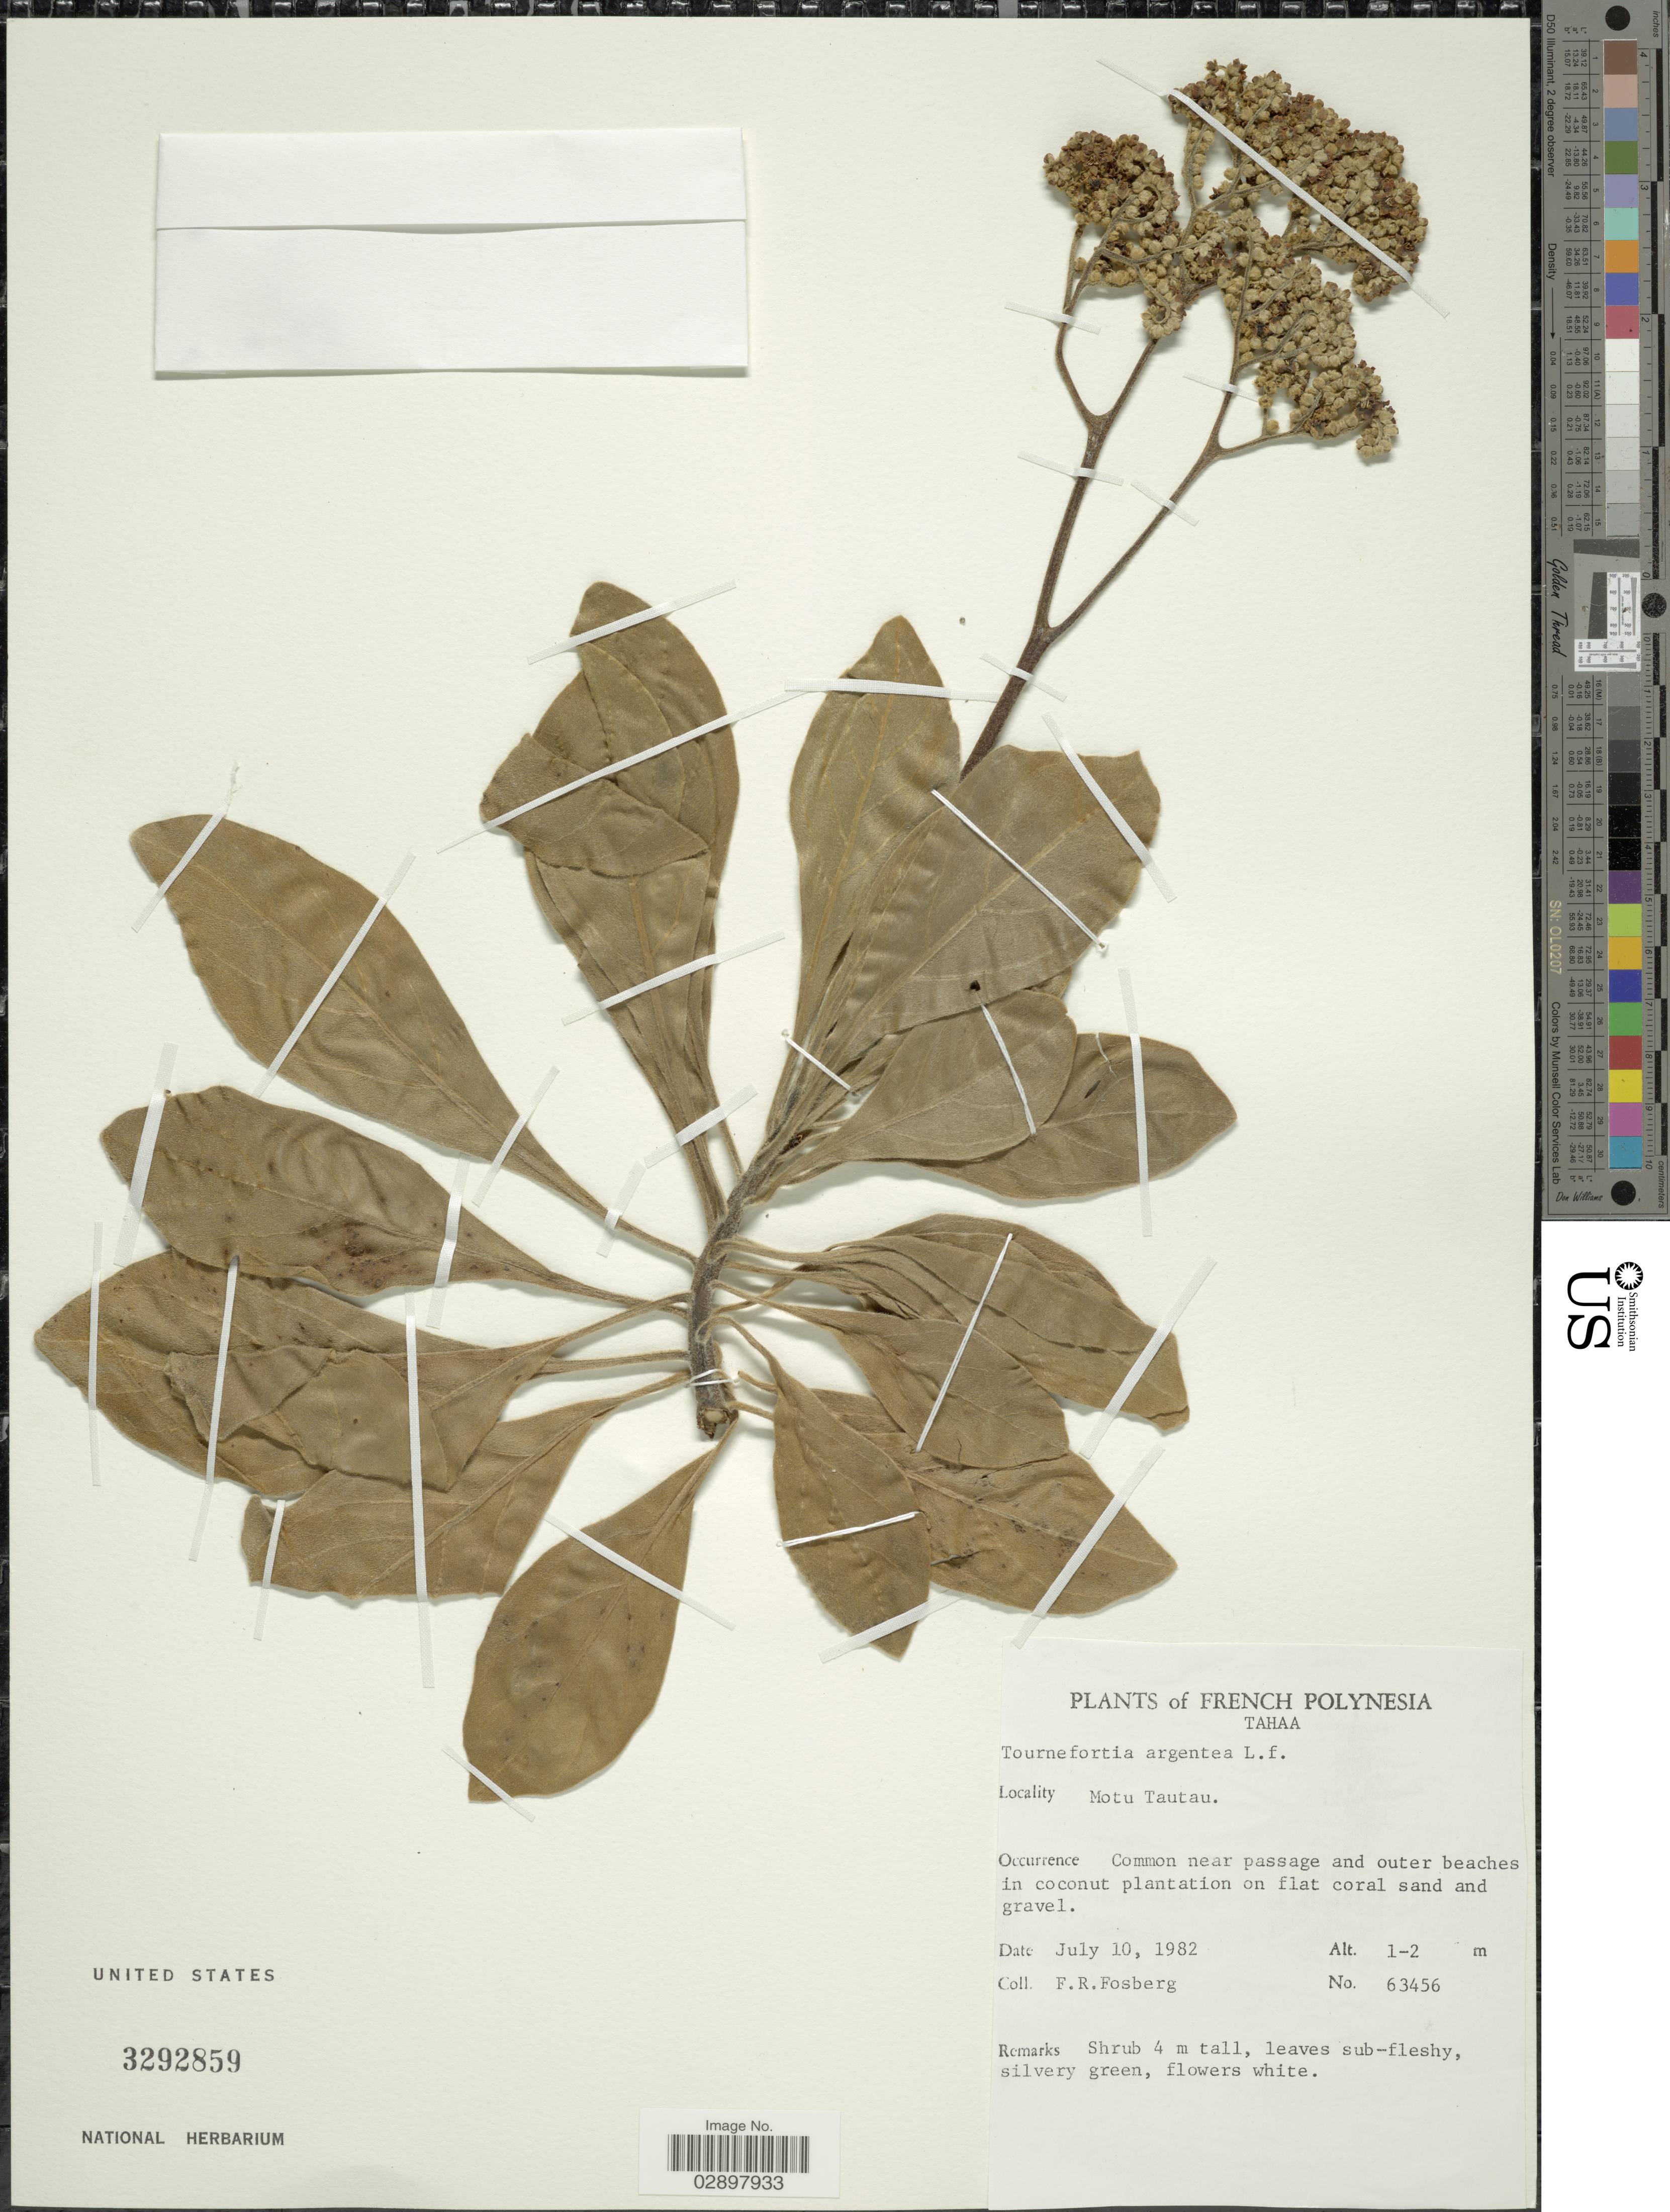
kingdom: Plantae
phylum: Tracheophyta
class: Magnoliopsida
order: Boraginales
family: Heliotropiaceae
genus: Heliotropium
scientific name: Heliotropium arboreum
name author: (Blanco) Mabberley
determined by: Wagner, W. L., (BOT), Smithsonian Institution - National Museum of Natural History (UNITED STATES)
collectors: F. R. Fosberg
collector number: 63456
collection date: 1982-07-10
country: French Polynesia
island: Tahaa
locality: Tahaa. Motu Tautau.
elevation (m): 1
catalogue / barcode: US 3292859